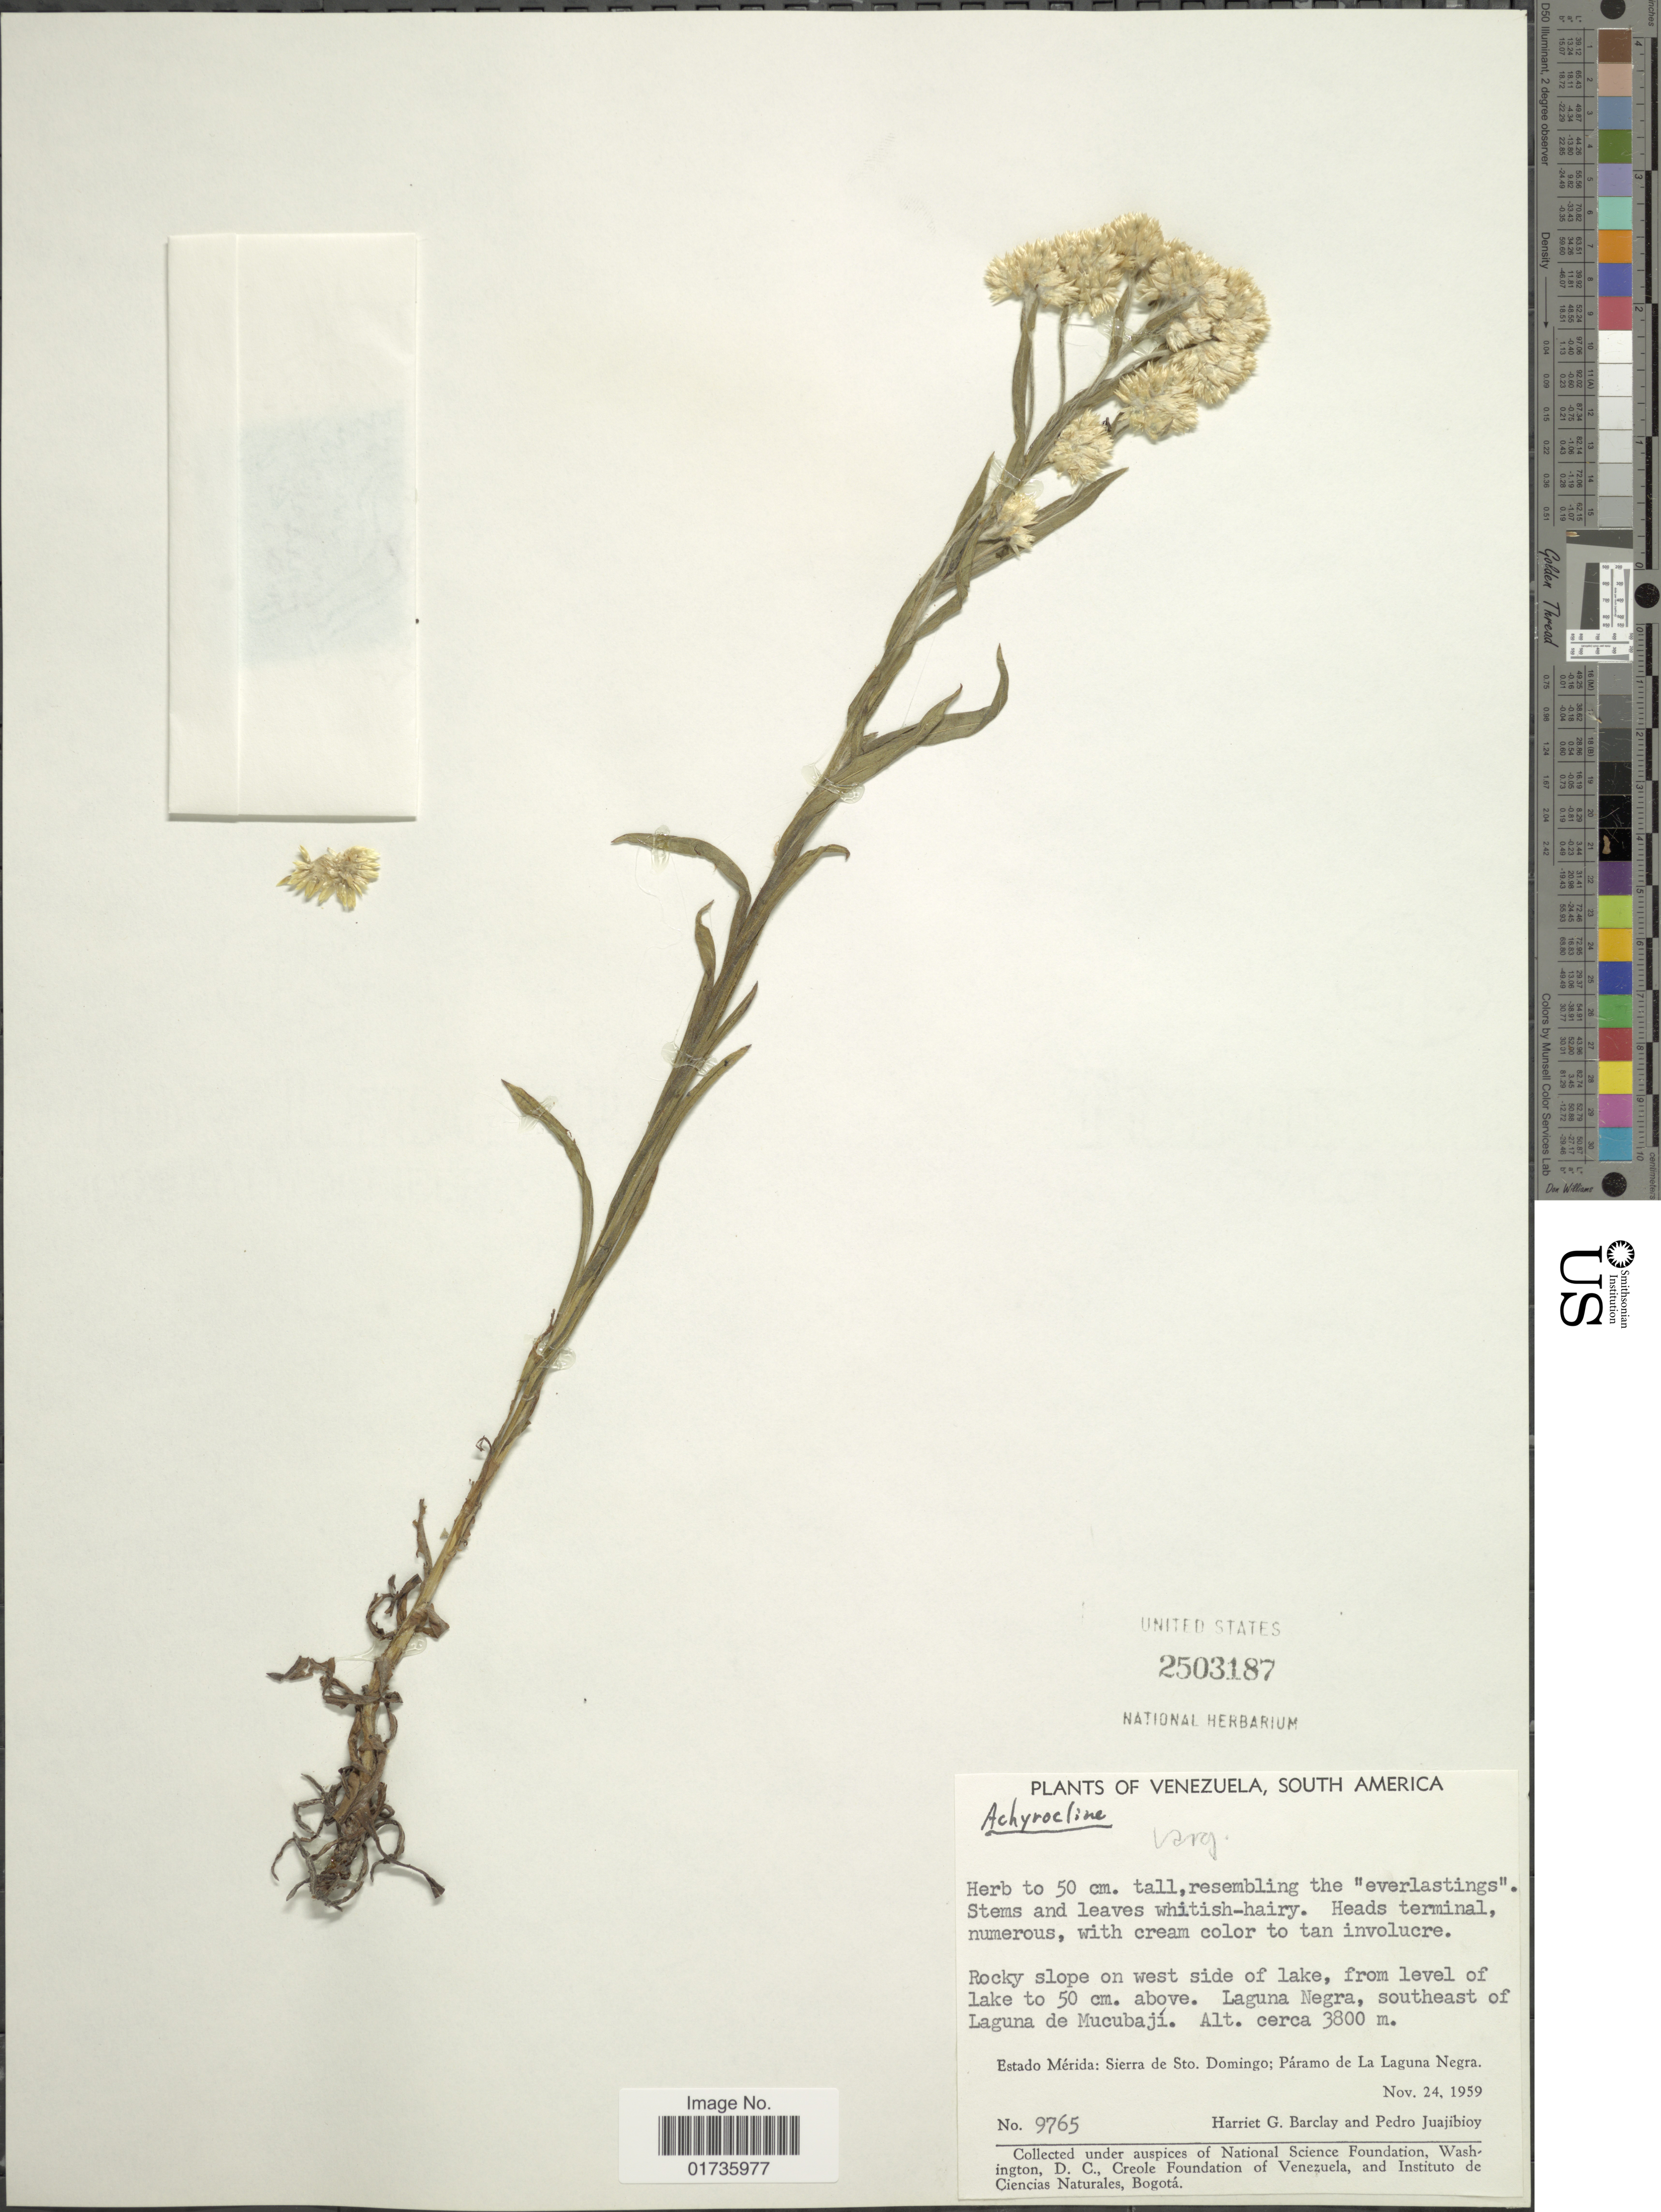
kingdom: Plantae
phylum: Tracheophyta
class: Magnoliopsida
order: Asterales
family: Asteraceae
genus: Achyrocline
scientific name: Achyrocline vargasiana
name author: DC.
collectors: H. G. Barclay & P. Juajibioy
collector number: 9765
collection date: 1959-11-24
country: Venezuela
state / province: Mérida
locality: Rocky slope on west side of lake, from level of lake to 50 cm above. Laguna Negra, southeast of Laguna de Mucubají, Sierra de Sto Domingo; Páramo de La Laguna Negra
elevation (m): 3800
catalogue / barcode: US 2503187